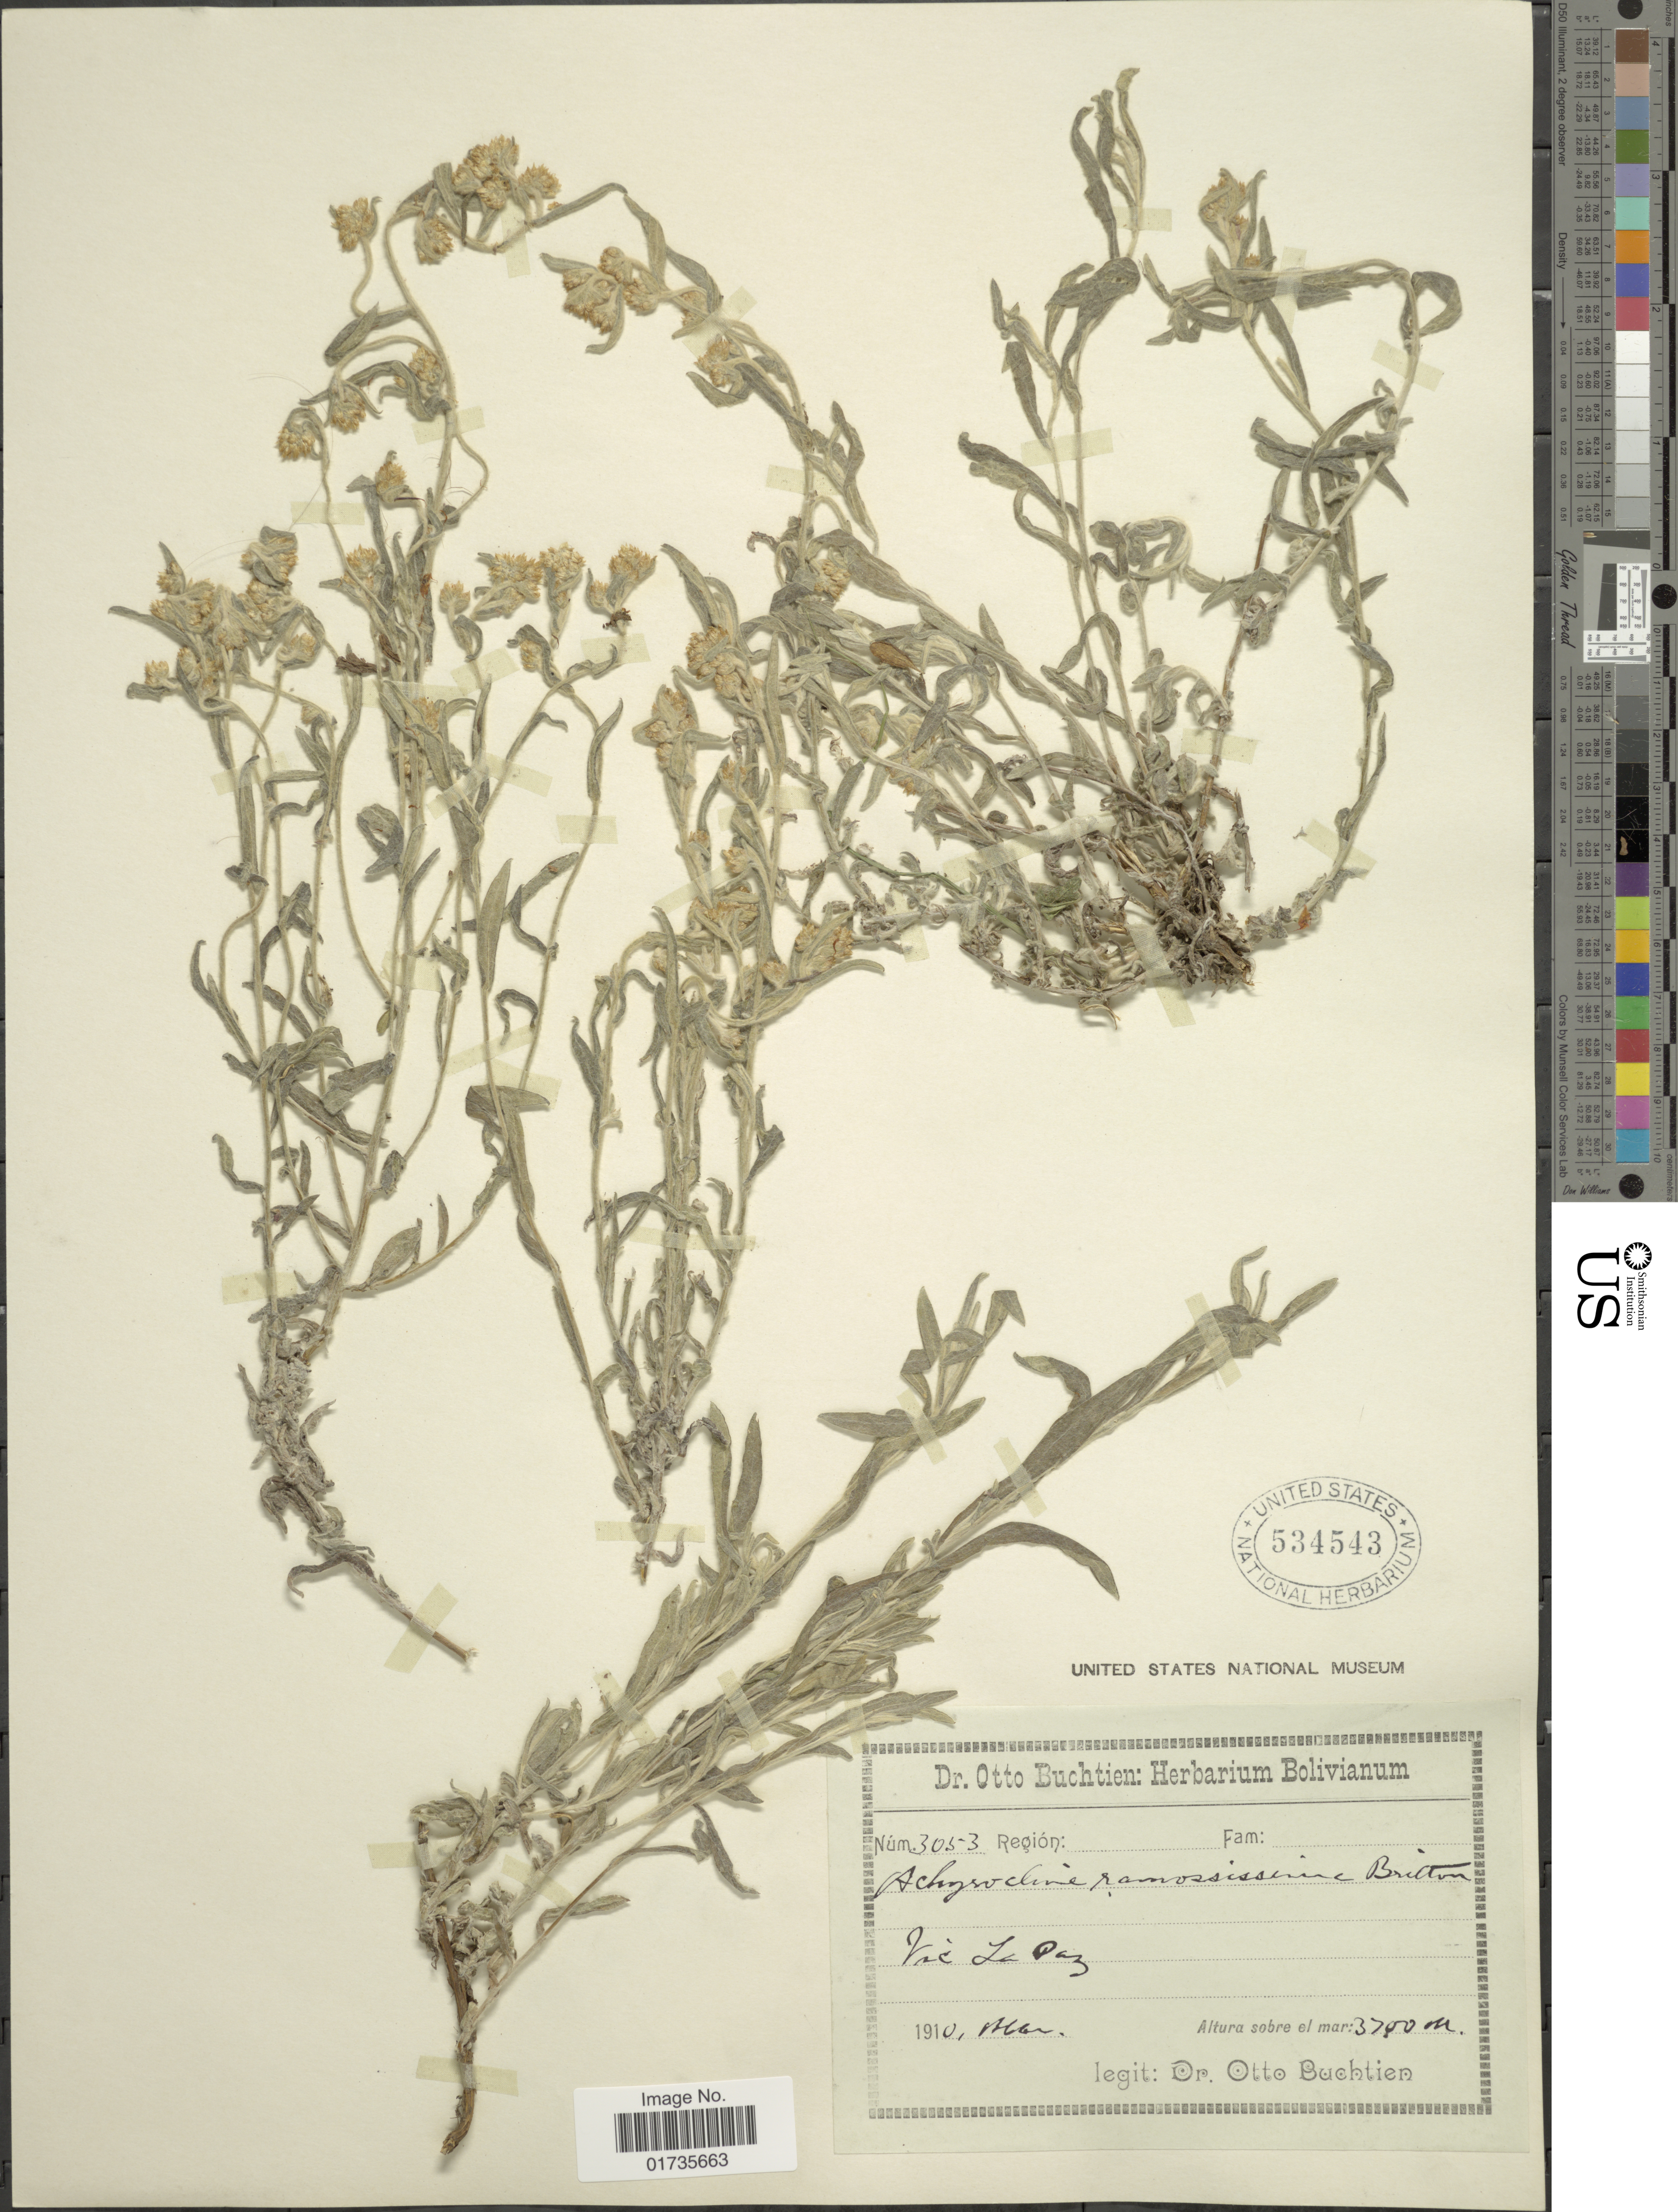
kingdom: Plantae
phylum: Tracheophyta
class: Magnoliopsida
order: Asterales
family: Asteraceae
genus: Achyrocline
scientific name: Achyrocline ramosissima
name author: (Sch. Bip.) Britton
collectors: O. Buchtien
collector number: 305-3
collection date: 1910-03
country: Bolivia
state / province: La Paz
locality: Vic La Paz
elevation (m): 3700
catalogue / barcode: US 534543